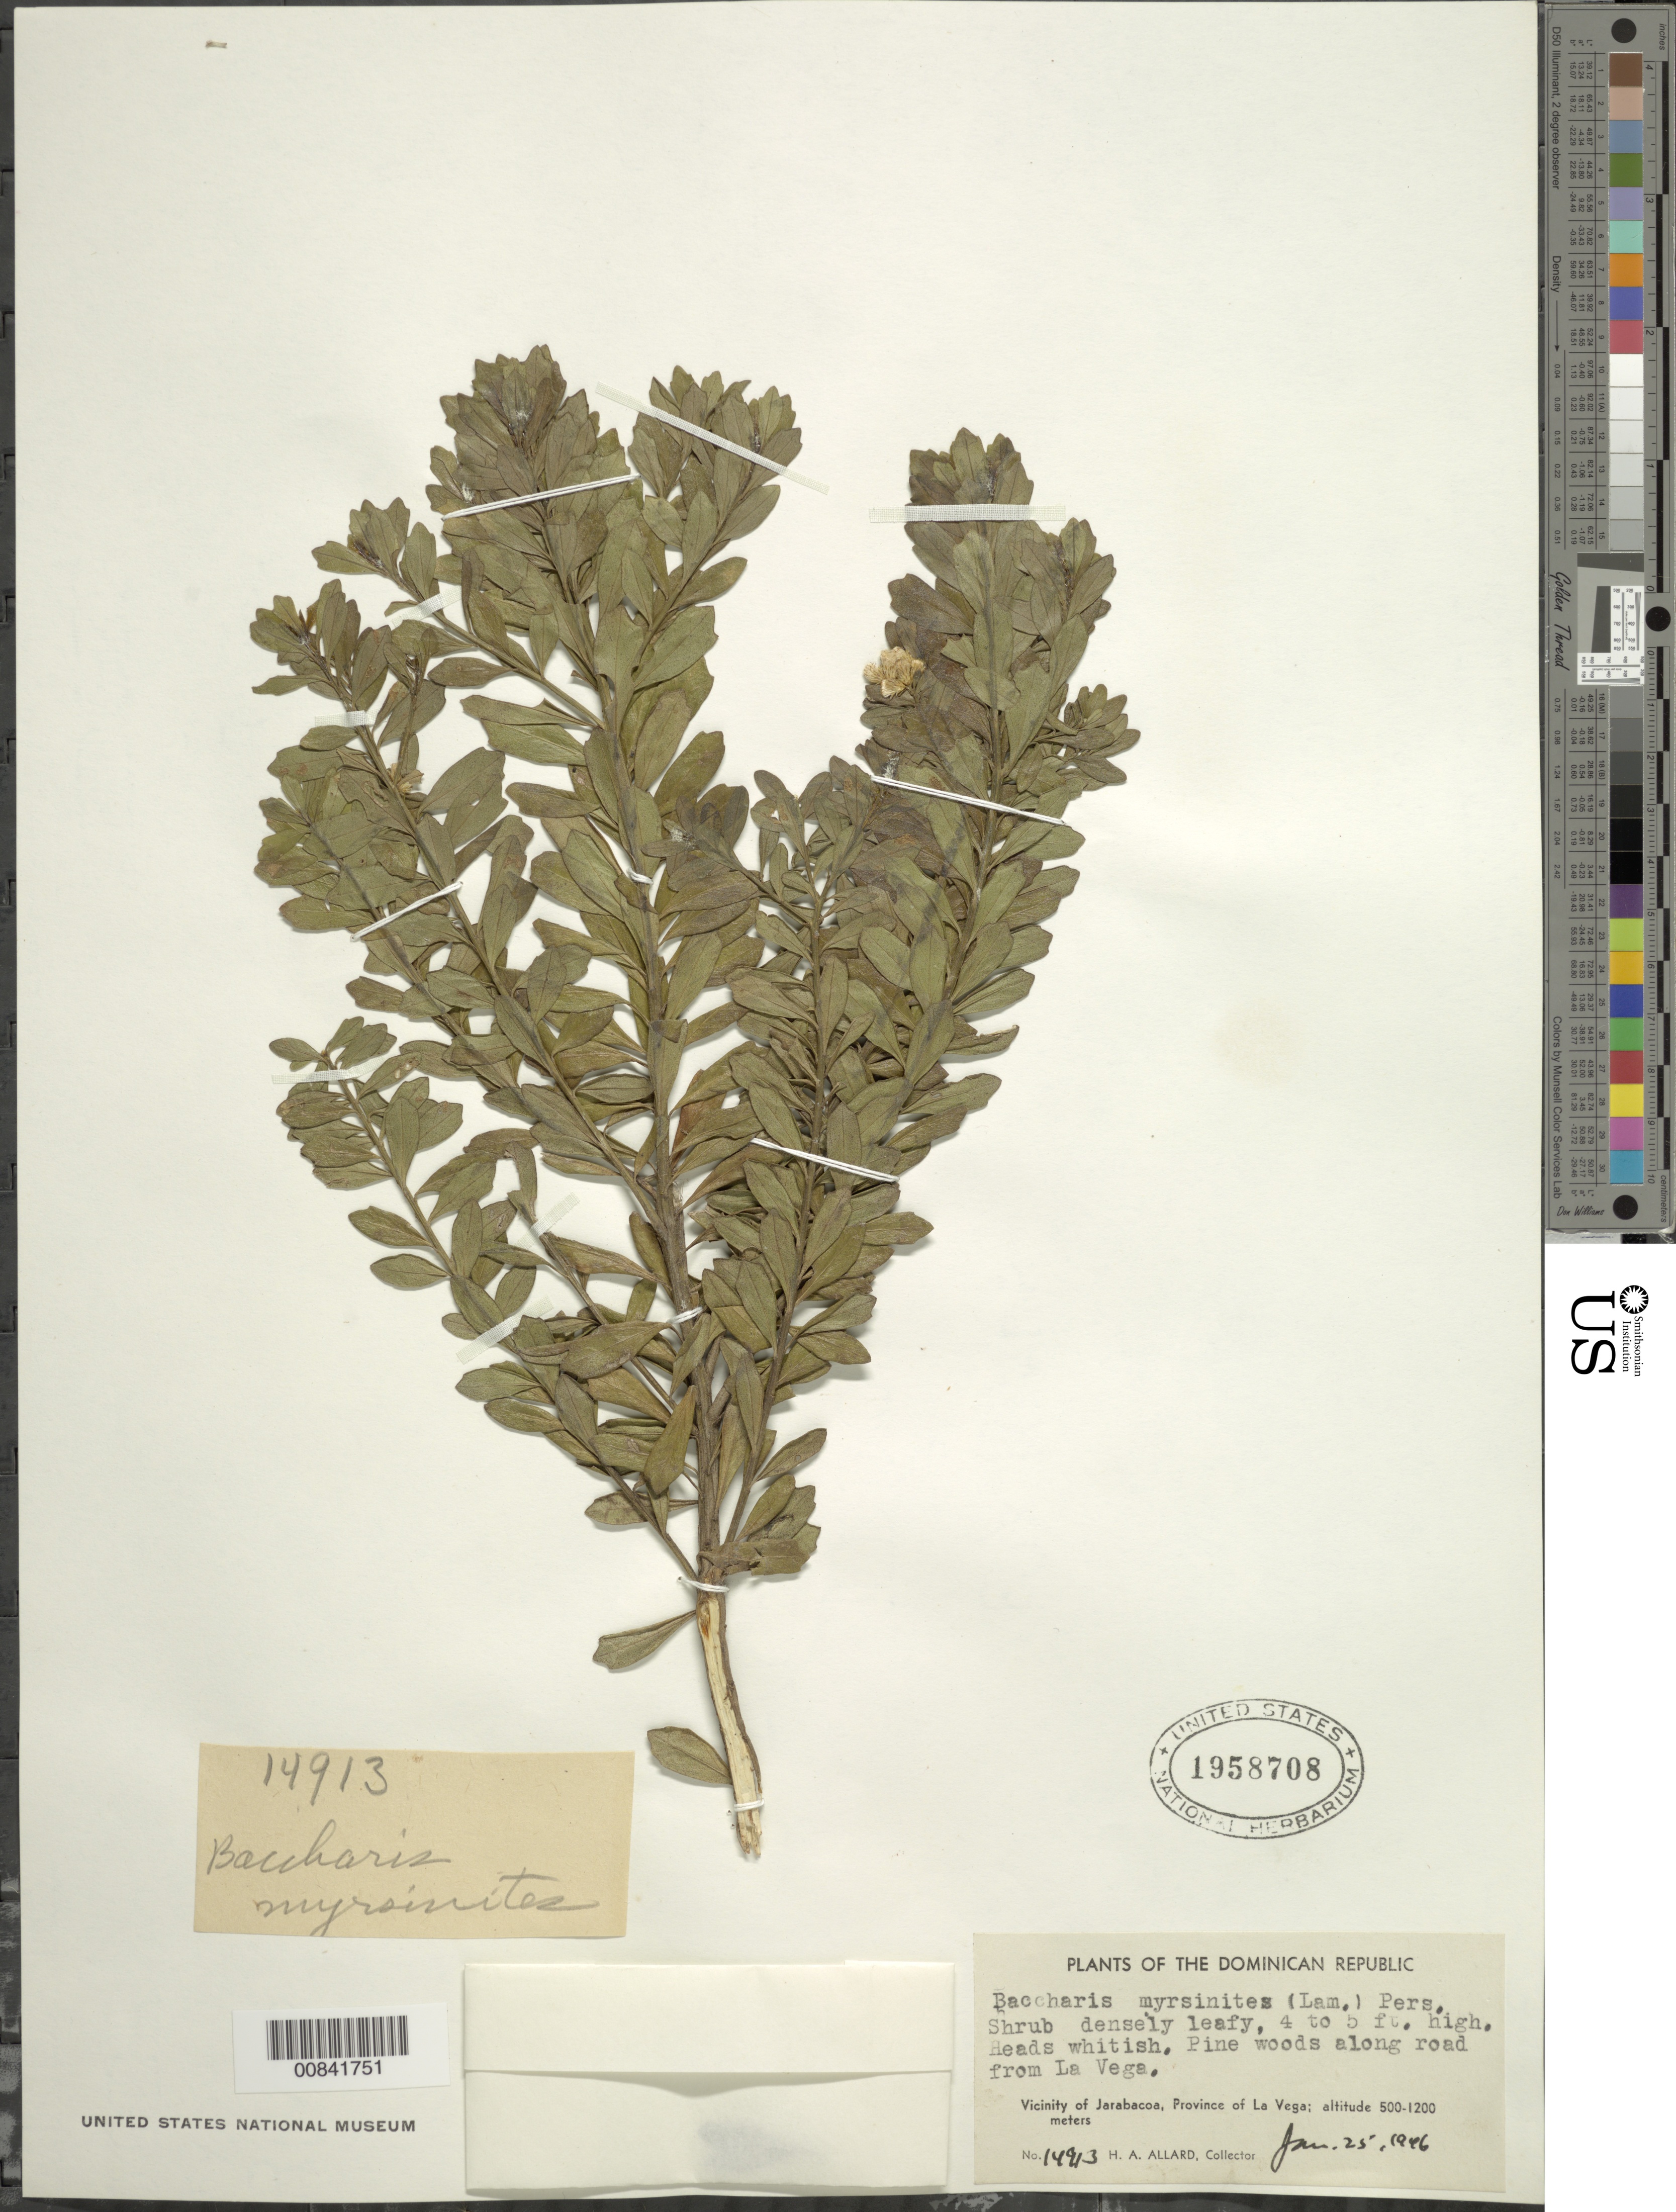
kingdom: Plantae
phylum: Tracheophyta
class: Magnoliopsida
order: Asterales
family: Asteraceae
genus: Baccharis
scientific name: Baccharis myrsinites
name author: Pers.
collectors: H. A. Allard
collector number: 14913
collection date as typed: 25 Jan 1946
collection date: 1946-01-25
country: Dominican Republic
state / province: La Vega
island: Hispaniola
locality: Vicinity of Jarabacoa, along road from La Vega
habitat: Pine woods along road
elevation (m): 500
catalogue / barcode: US 1958708